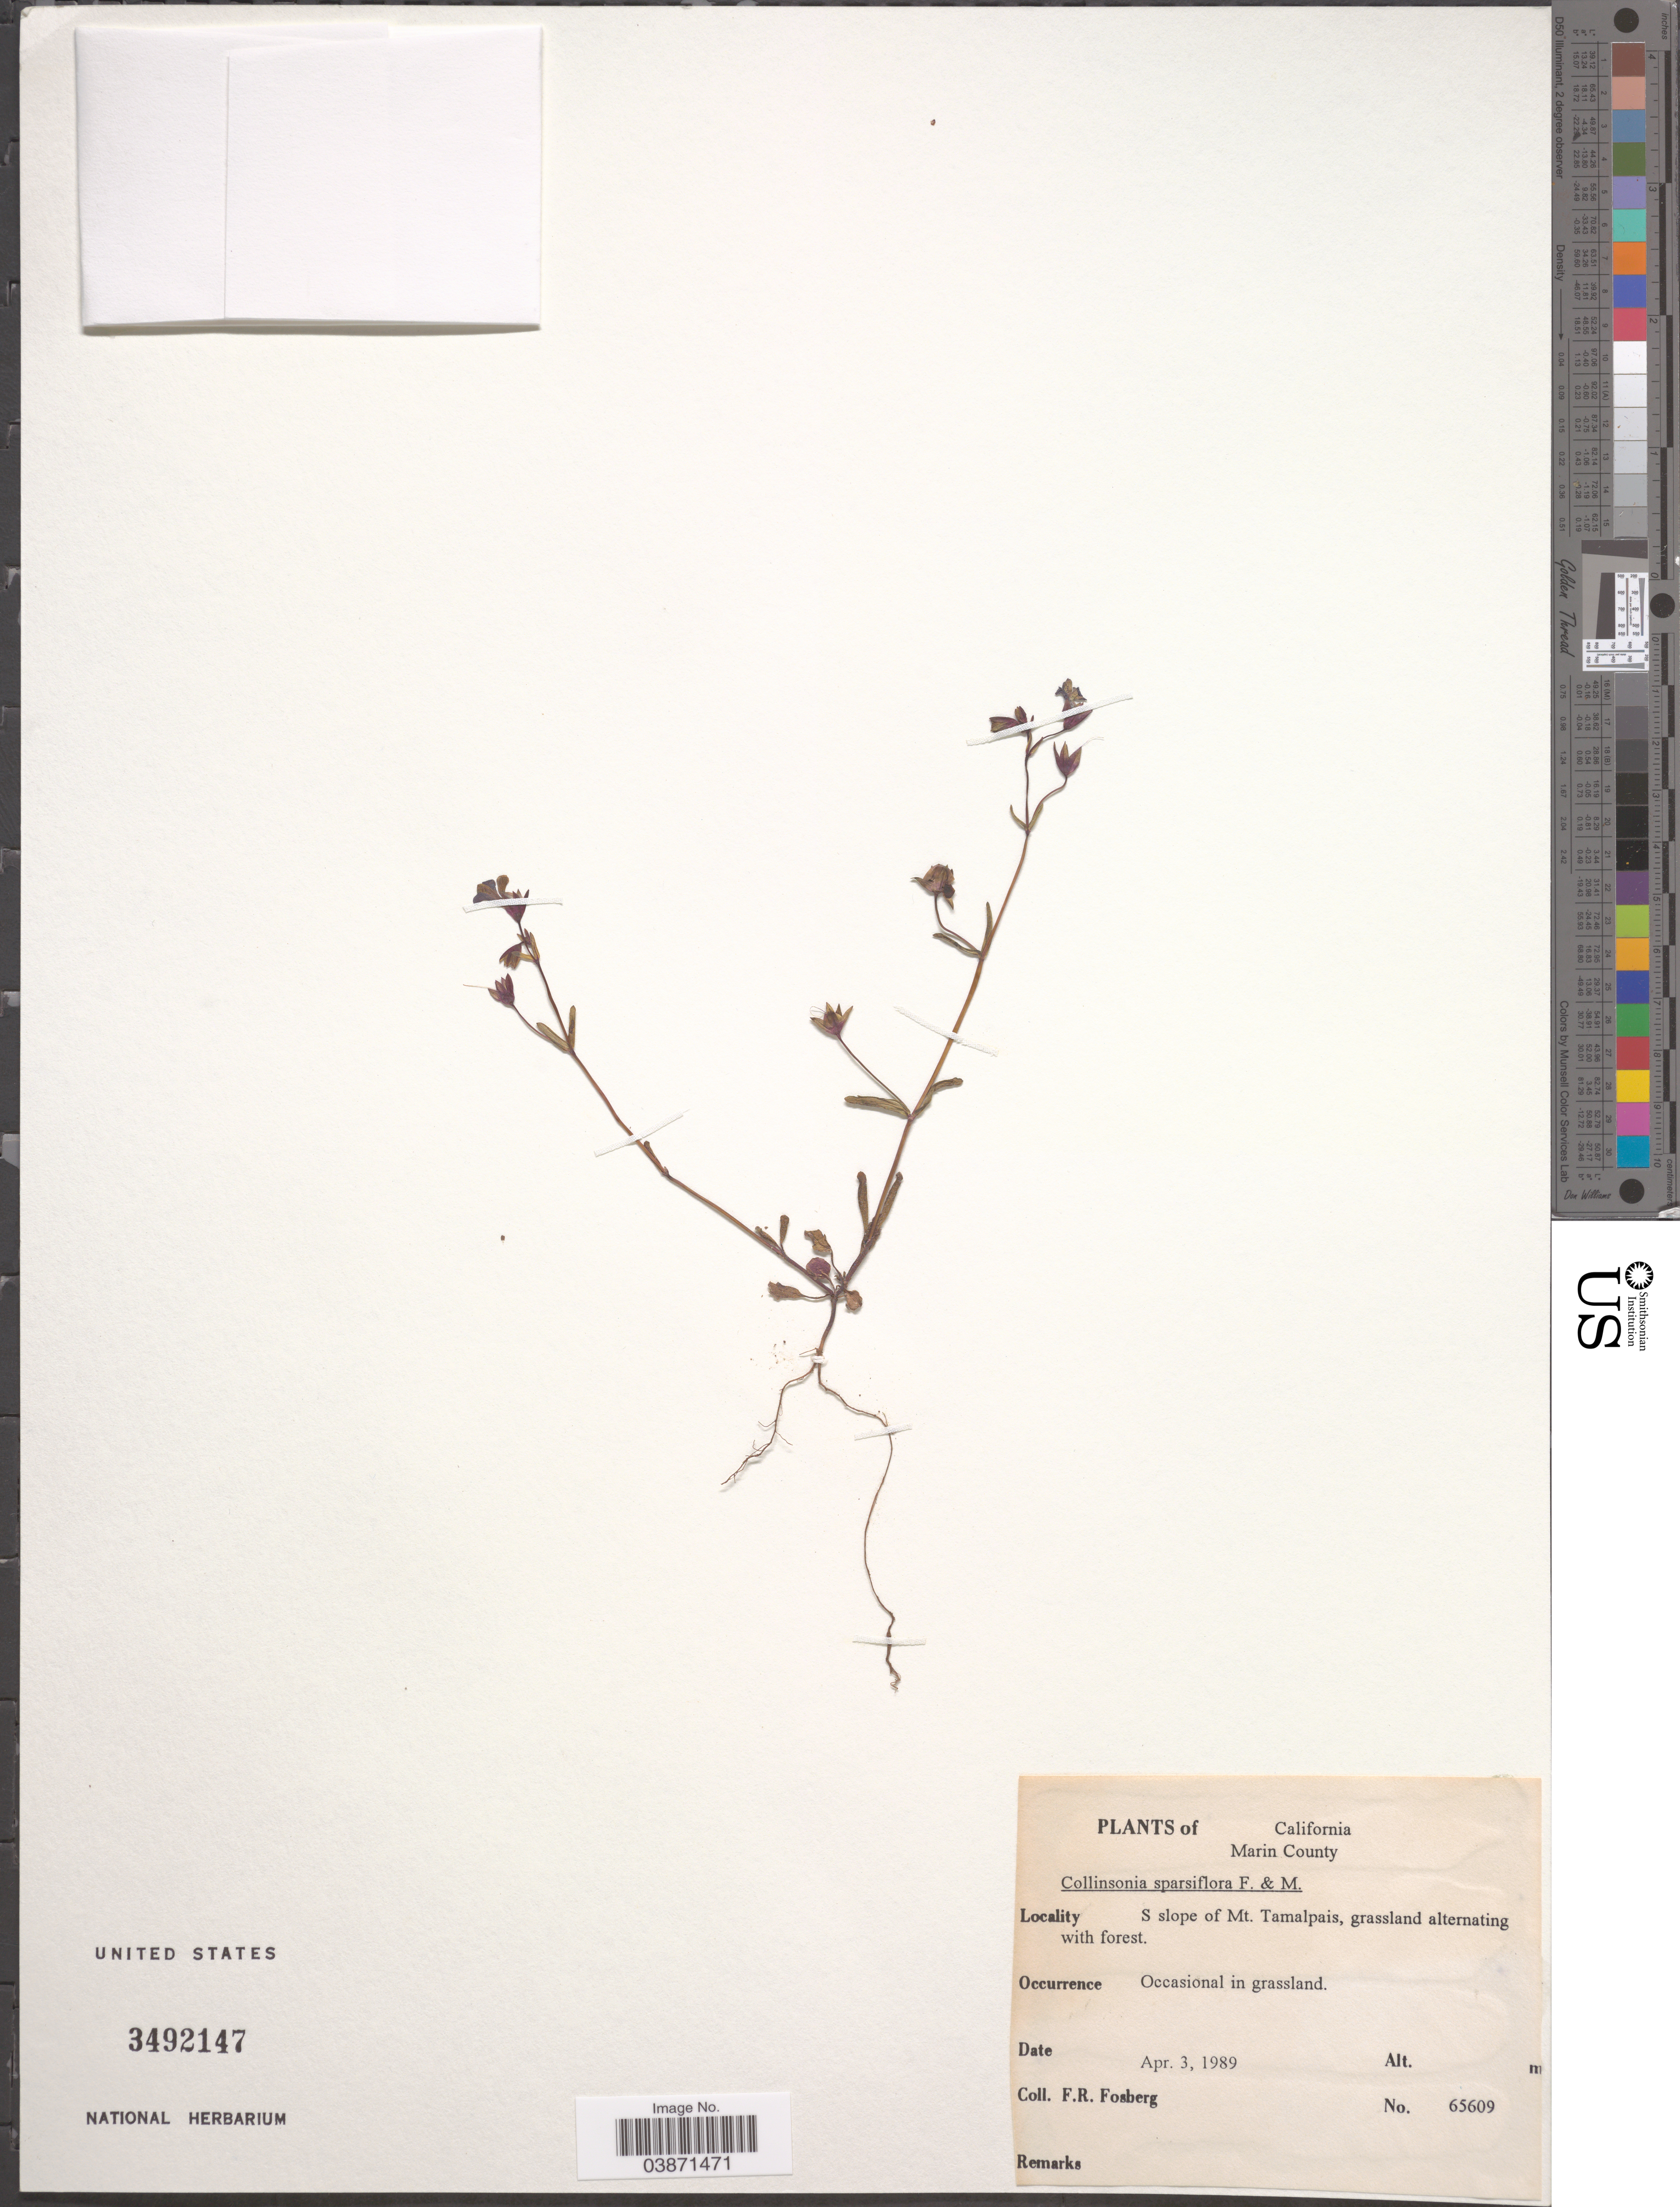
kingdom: Plantae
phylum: Tracheophyta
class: Magnoliopsida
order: Lamiales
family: Plantaginaceae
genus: Collinsia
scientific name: Collinsia sparsiflora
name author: Fisch. & C.A. Mey.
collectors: F. R. Fosberg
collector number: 65609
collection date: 1989-04-03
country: United States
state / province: California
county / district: Marin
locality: Marin County. S slope of Mt. Tamalpais.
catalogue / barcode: US 3492147